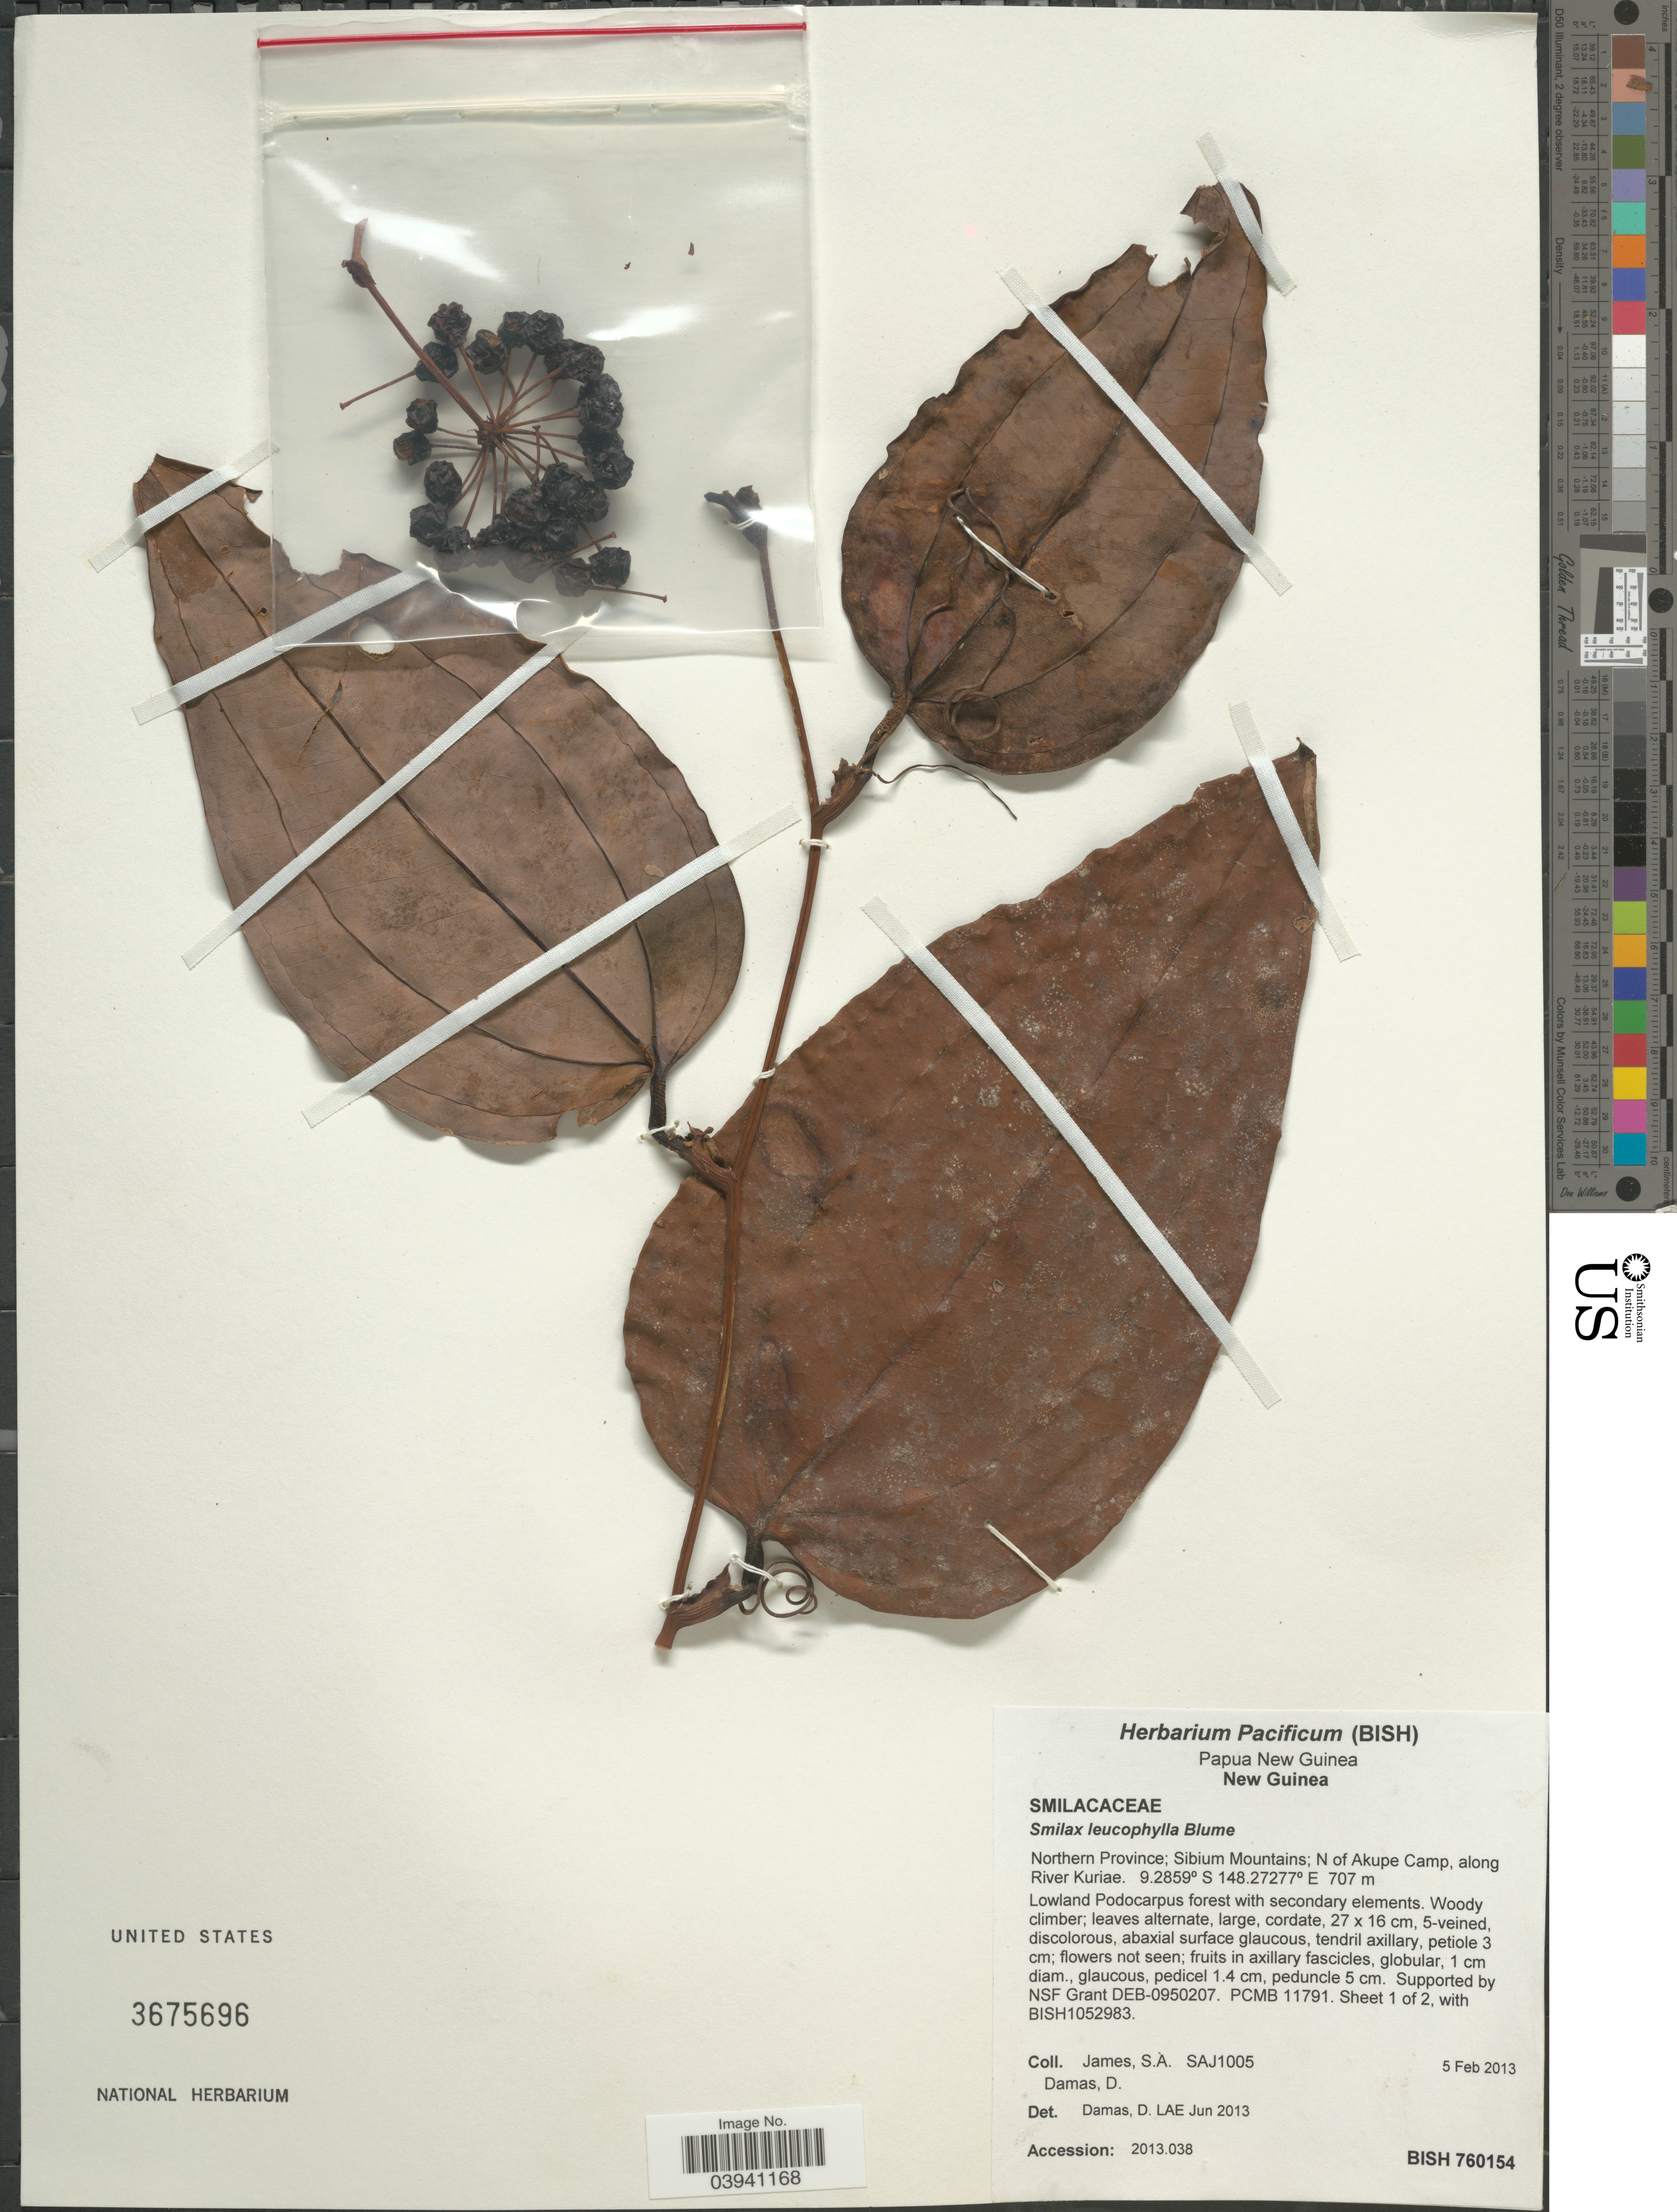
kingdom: Plantae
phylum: Tracheophyta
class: Liliopsida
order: Liliales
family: Smilacaceae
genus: Smilax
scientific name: Smilax leucophylla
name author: Blume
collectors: S. James & D. Damas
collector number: SAJ1005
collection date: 2013-02-05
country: Papua New Guinea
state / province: Northern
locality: New Guinea. Sibium Mountains; N of Akupe Camp, along River Kuriae.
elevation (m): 707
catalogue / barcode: US 3675696